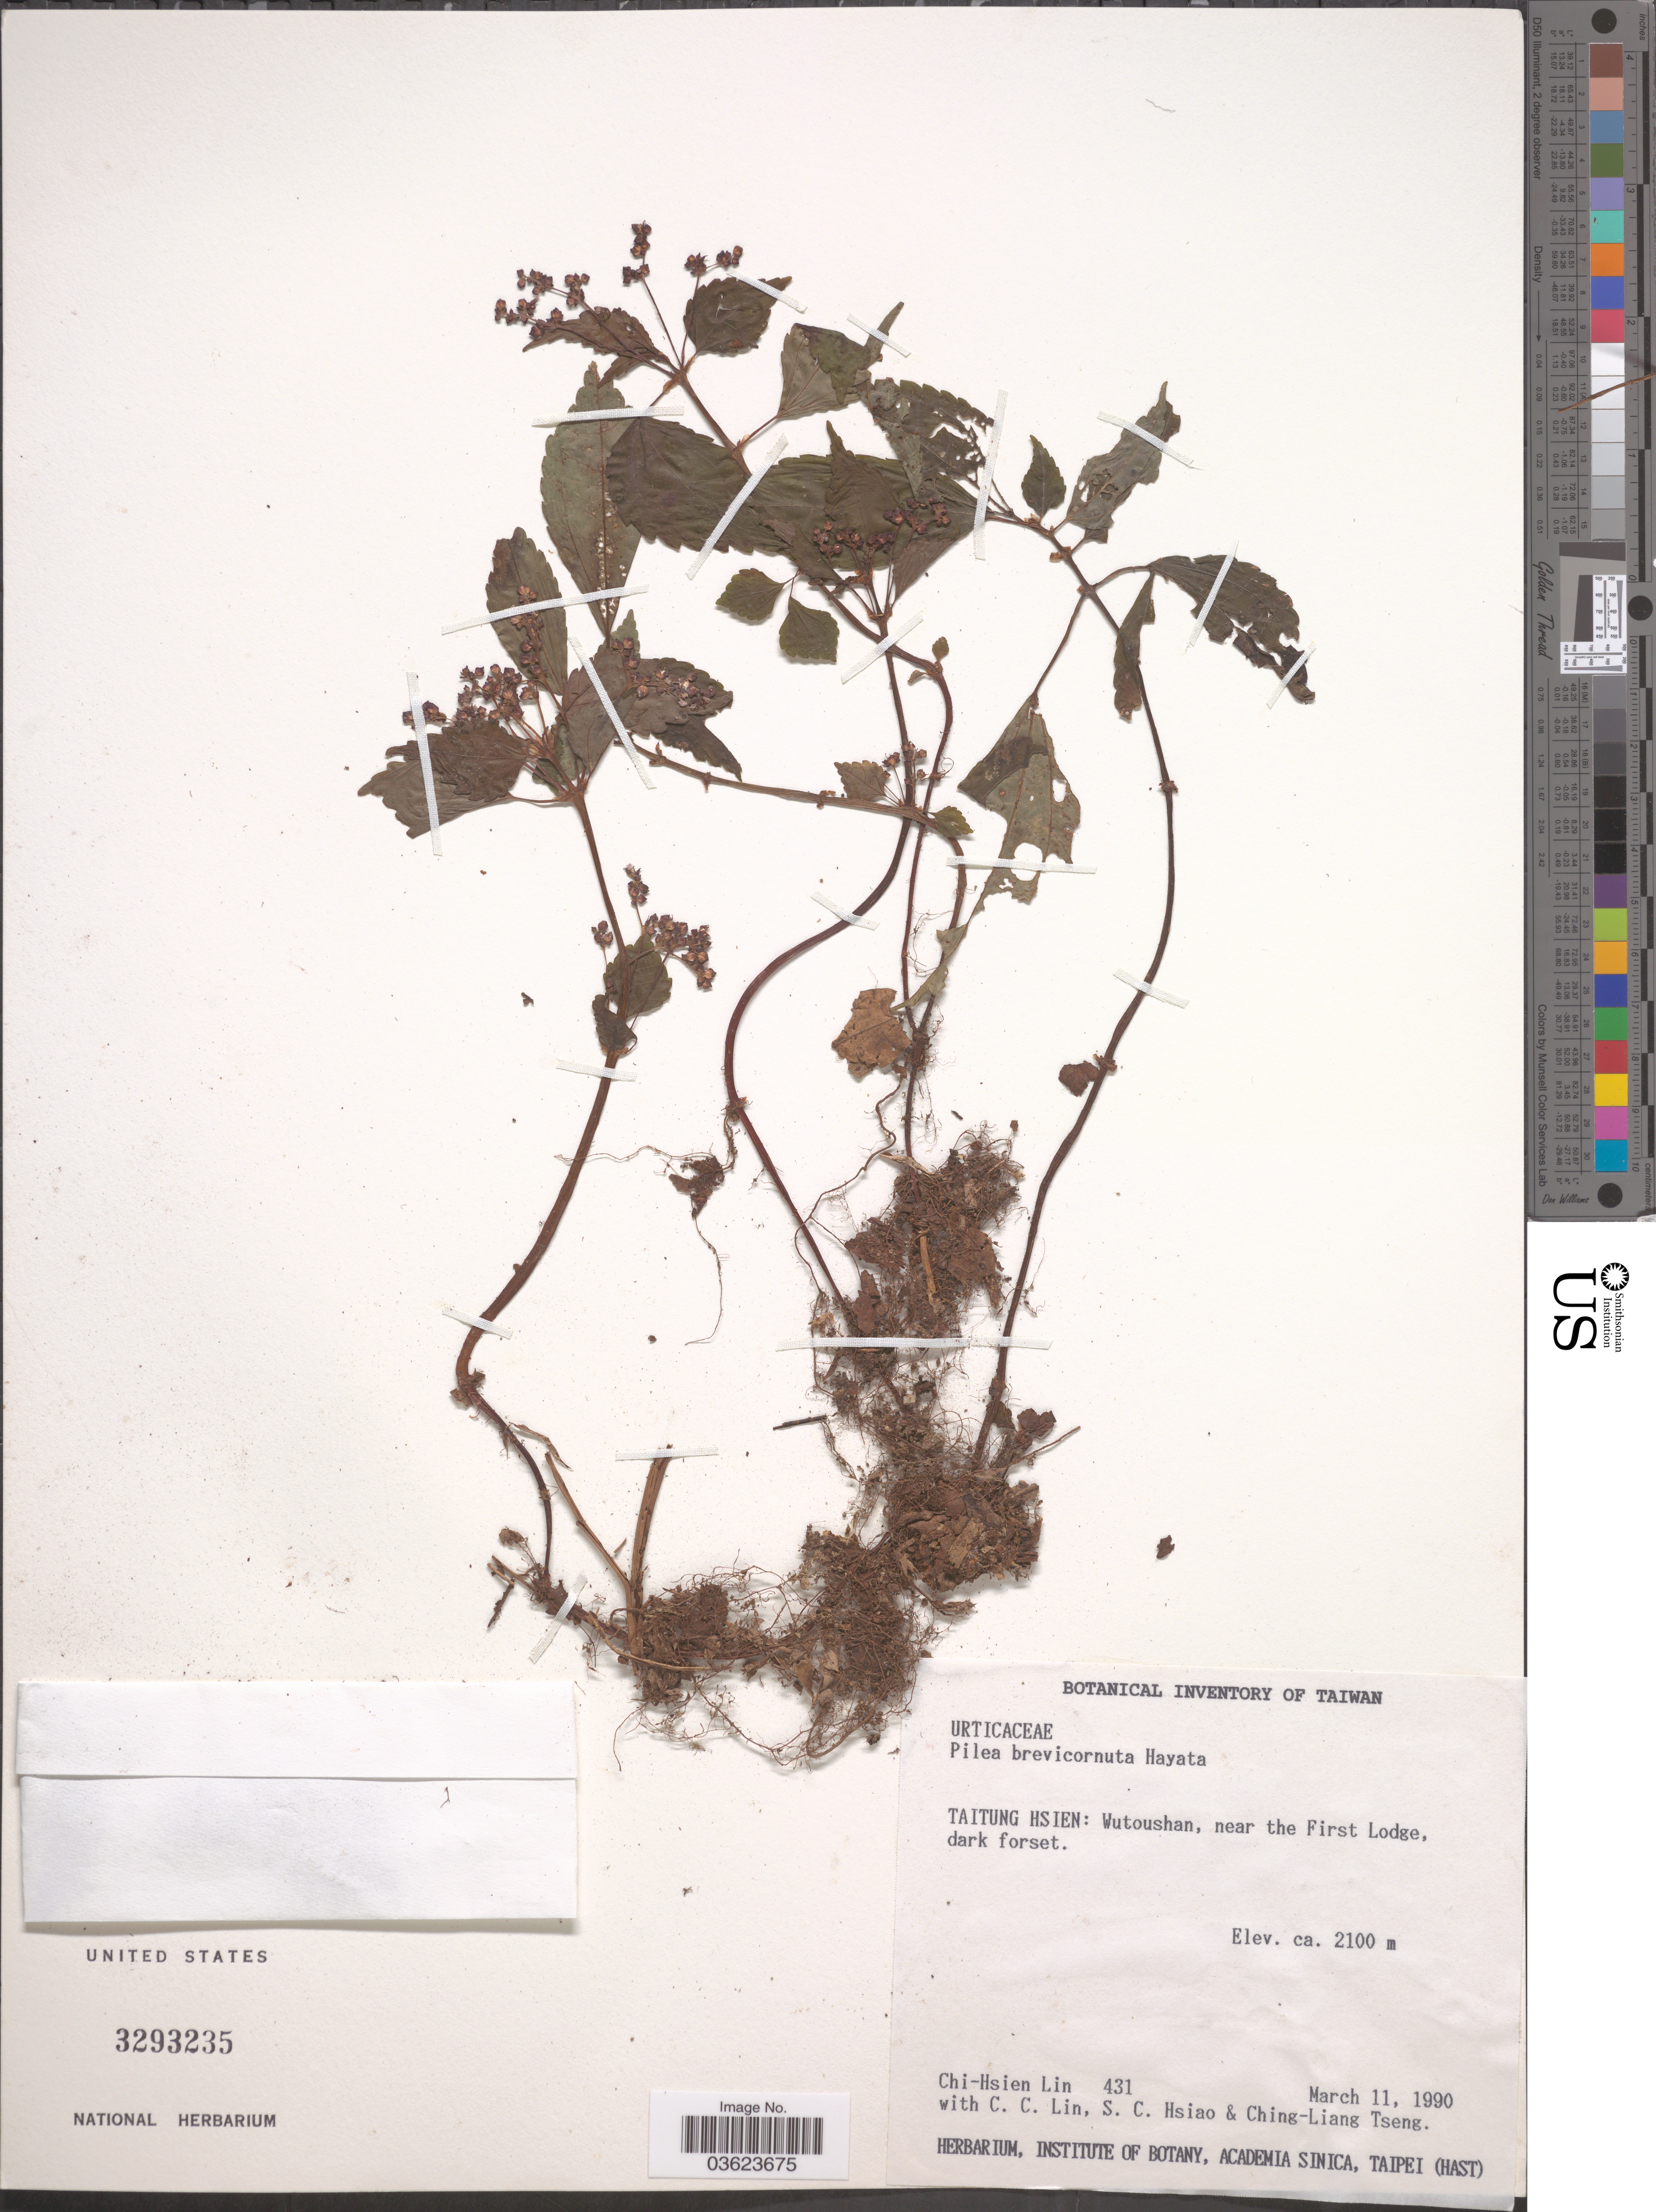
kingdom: Plantae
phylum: Tracheophyta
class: Magnoliopsida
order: Rosales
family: Urticaceae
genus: Pilea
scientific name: Pilea brevicornuta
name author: Hayata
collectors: C. Lin, C. Lin, S. Hsiao & C. Tseng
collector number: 431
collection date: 1990-03-11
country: Taiwan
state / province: Taitung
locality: Taitung Hsien: Wutoushan, near the First Lodge.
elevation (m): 2100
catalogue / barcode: US 3293235